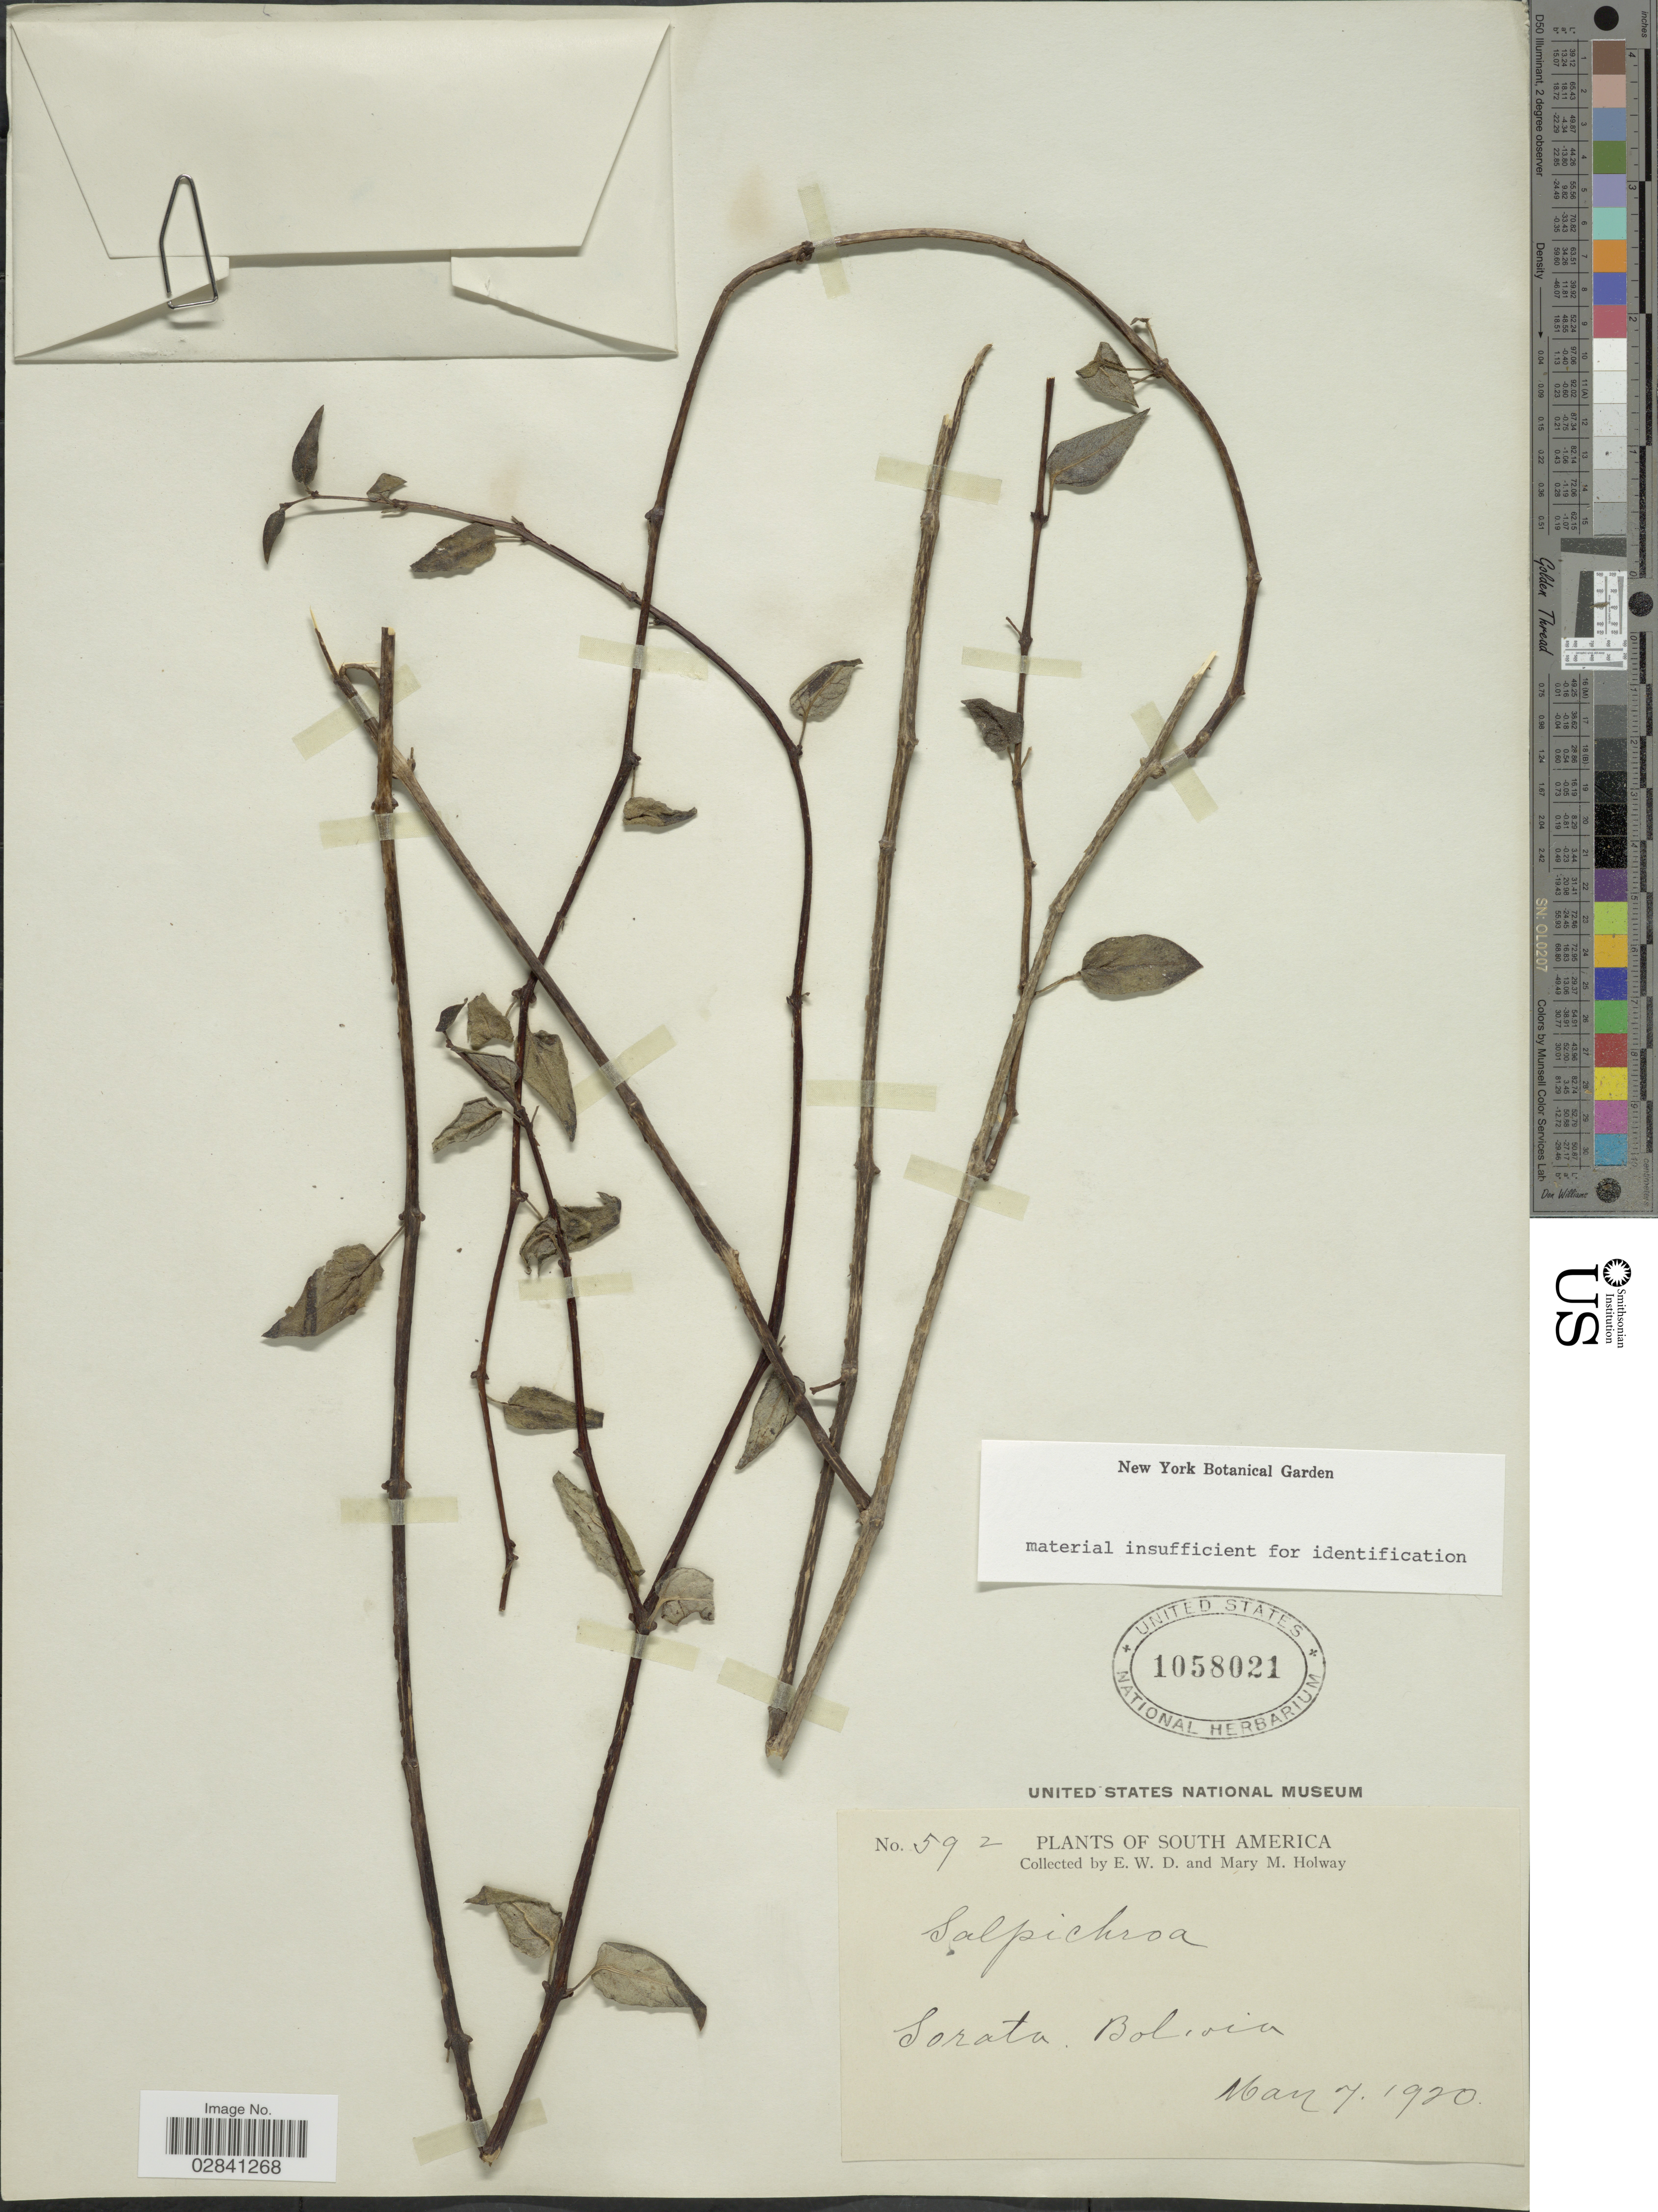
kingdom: Plantae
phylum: Tracheophyta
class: Magnoliopsida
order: Solanales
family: Solanaceae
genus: Salpichroa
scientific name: Salpichroa sp.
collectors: E. W. D. Holway & M. M. Holway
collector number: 592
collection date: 1920-03-07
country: Bolivia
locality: Sorata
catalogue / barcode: US 1058021